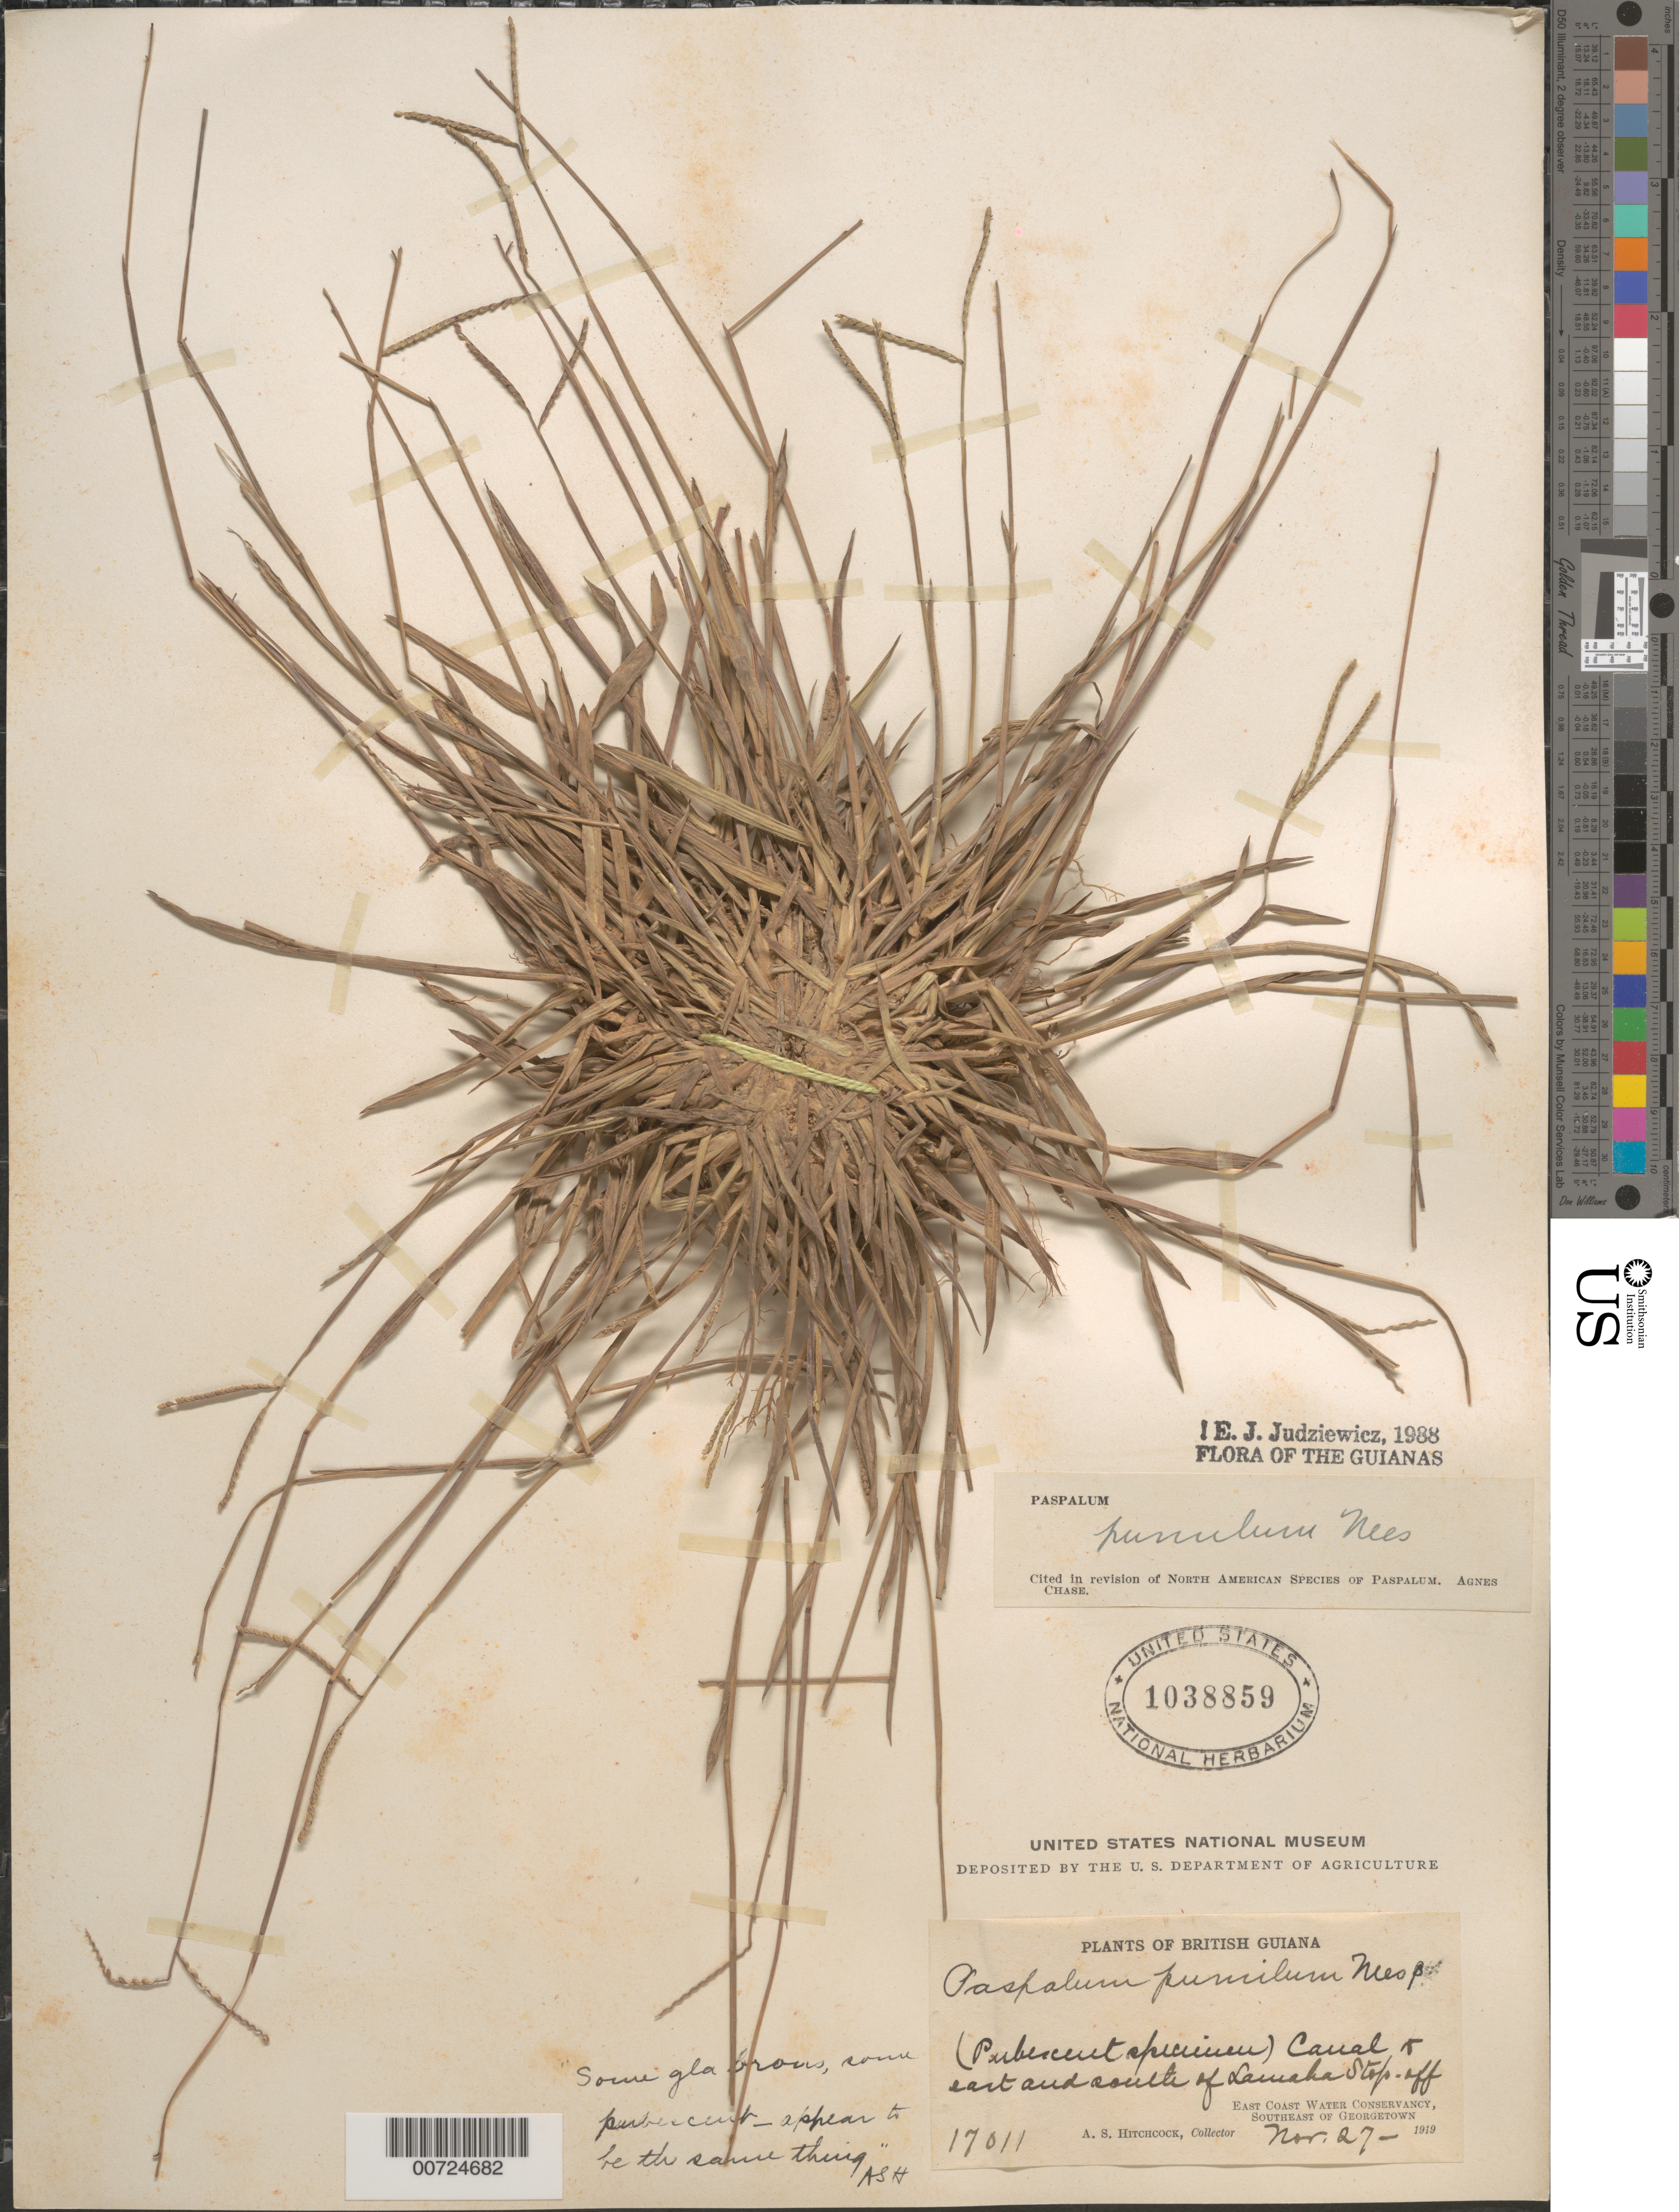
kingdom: Plantae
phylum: Tracheophyta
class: Liliopsida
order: Poales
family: Poaceae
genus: Paspalum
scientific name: Paspalum pumilum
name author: Nees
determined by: Judziewicz, E. J.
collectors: A. S. Hitchcock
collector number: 17011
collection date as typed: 27-Nov-19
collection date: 1919-11-27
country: Guyana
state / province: Demerara-Mahaica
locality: Georgetown, SE of, East Coast Water Conservancy, Lamaha Stop-Off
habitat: Canal to E and S of Lamaha Stop-off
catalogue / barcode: US 1038859